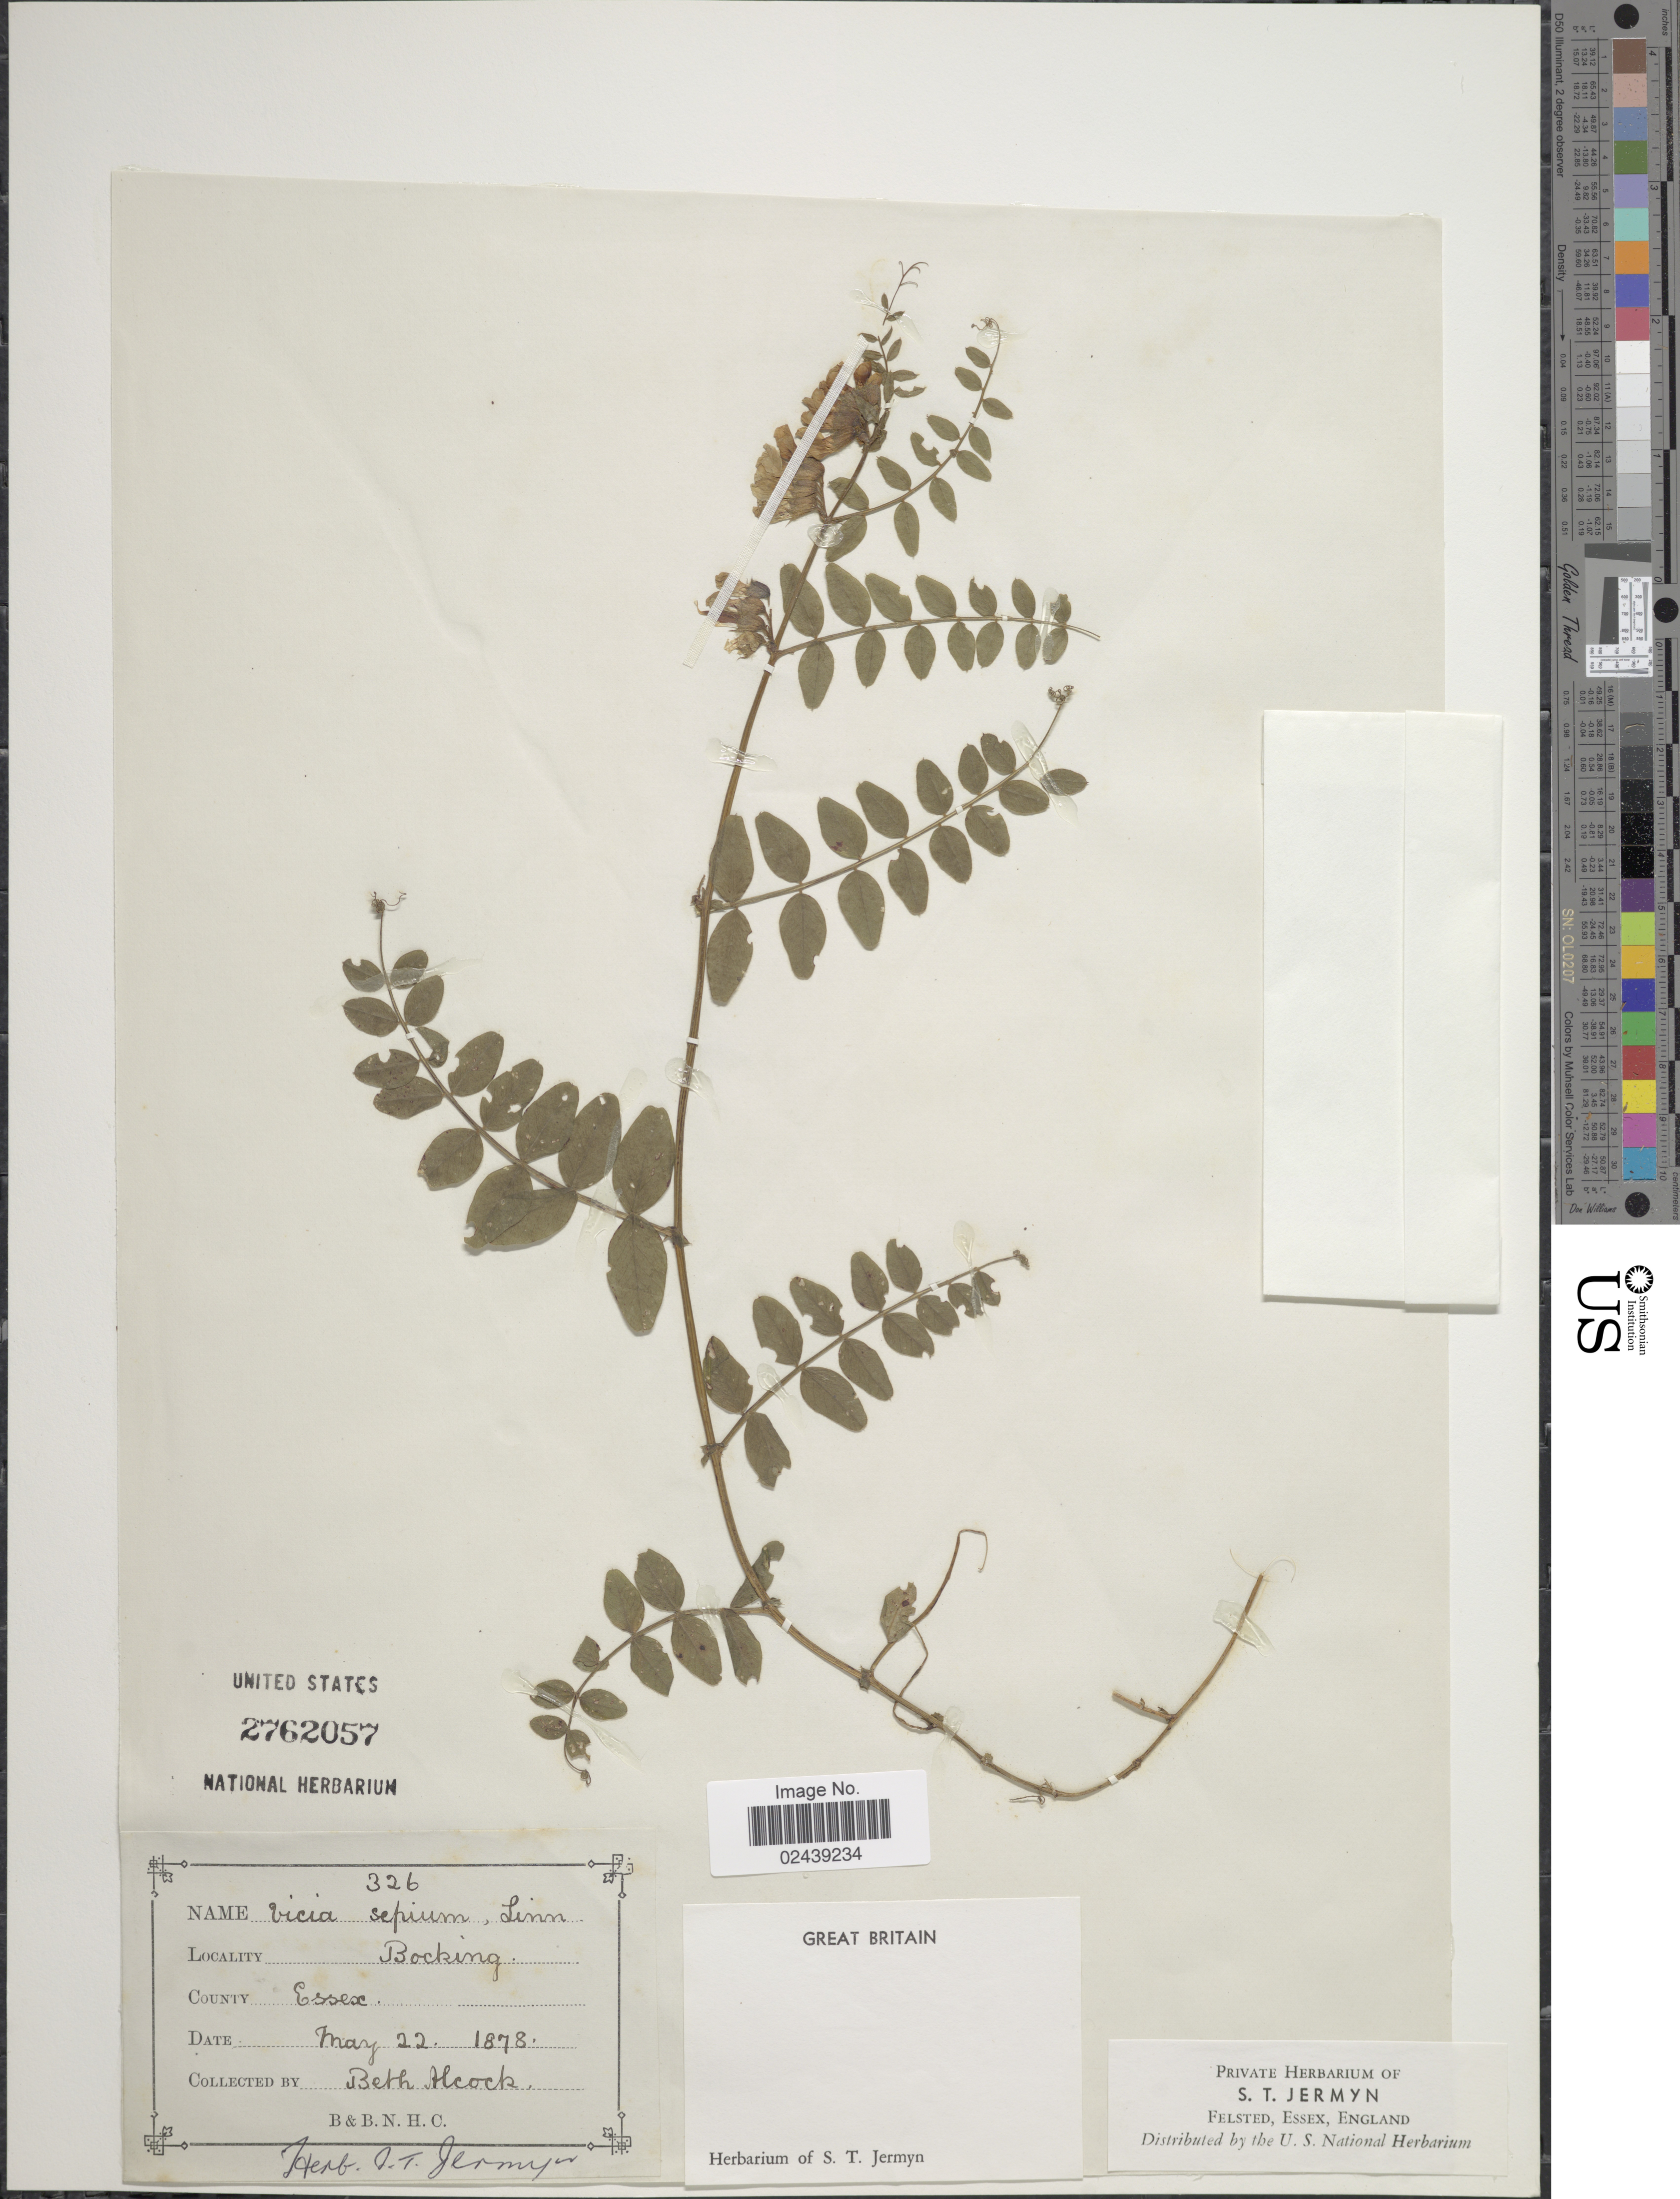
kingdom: Plantae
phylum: Tracheophyta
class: Magnoliopsida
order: Fabales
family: Fabaceae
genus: Vicia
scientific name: Vicia sepium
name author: L.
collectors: B. Alcock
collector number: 326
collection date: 1878-05-22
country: United Kingdom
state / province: England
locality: Bocking. County: Essex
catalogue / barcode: US 2762057